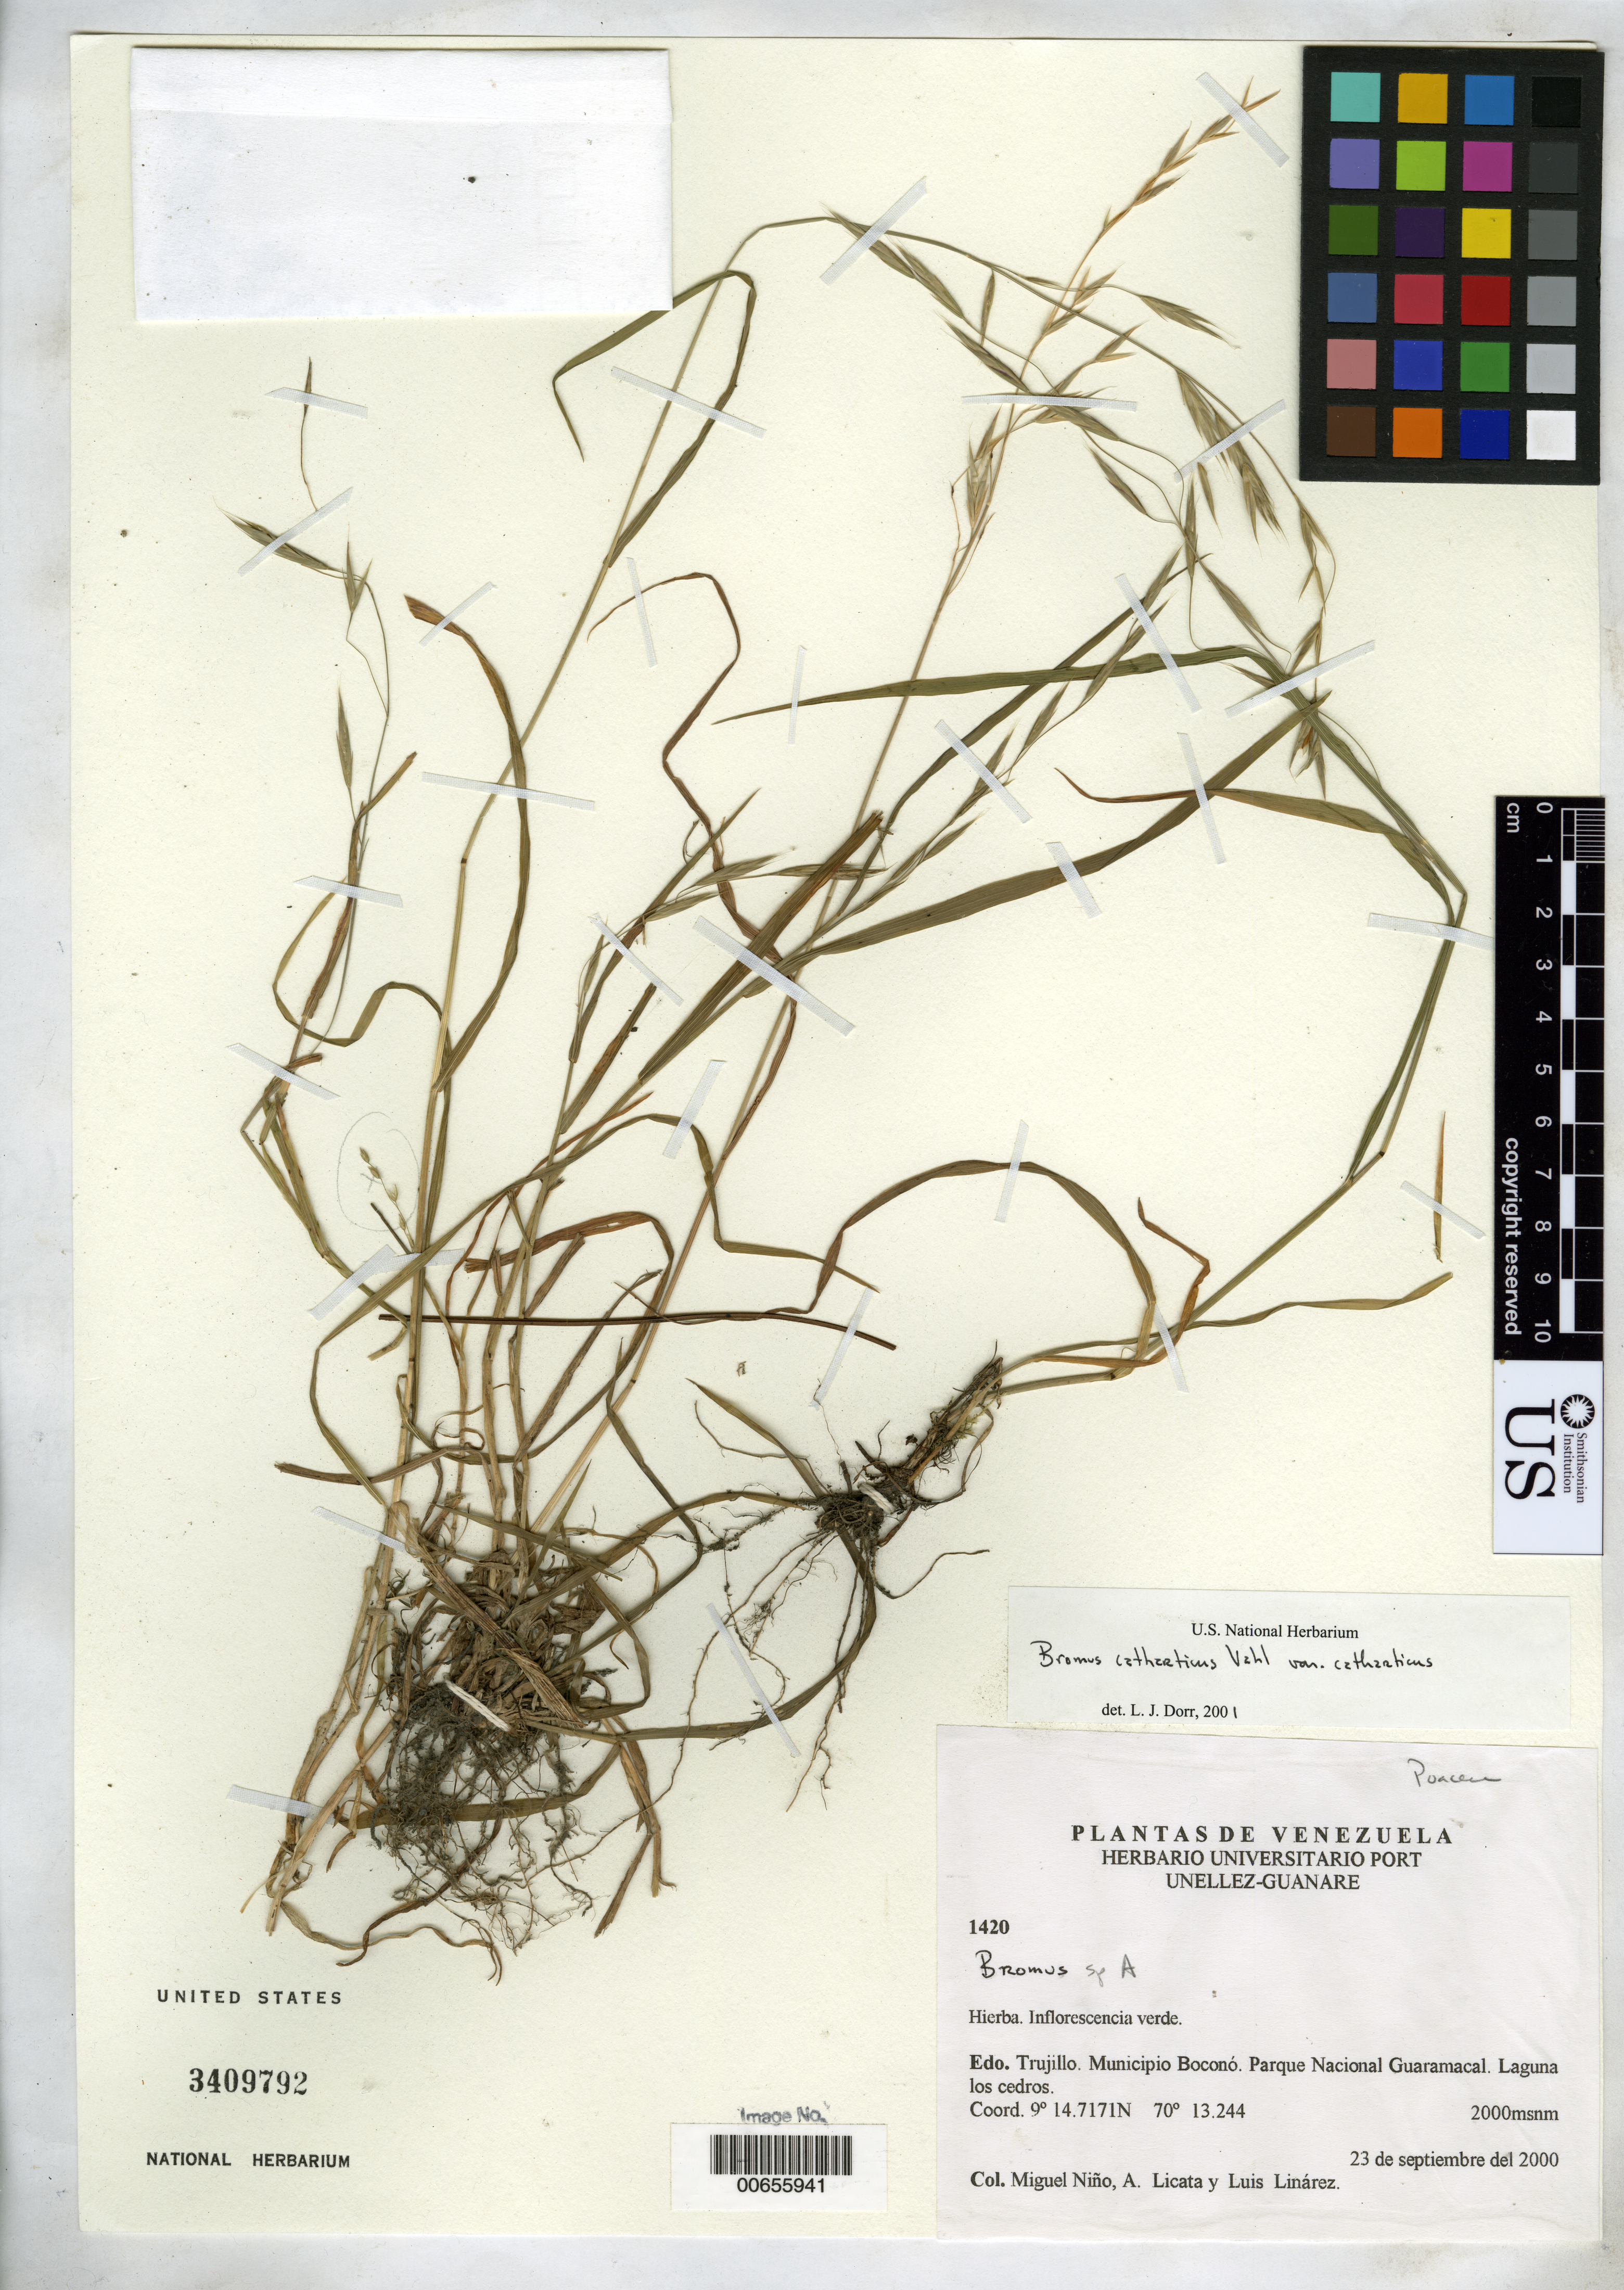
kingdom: Plantae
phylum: Tracheophyta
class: Liliopsida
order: Poales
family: Poaceae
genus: Bromus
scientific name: Bromus catharticus var. catharticus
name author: Vahl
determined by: Dorr, L. J., (BOT), Smithsonian Institution - National Museum of Natural History (UNITED STATES)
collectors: S. M. Niño, A. Licata & L. Linárez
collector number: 1420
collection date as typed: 23 Sep 2000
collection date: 2000-09-23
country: Venezuela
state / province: Trujillo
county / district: Boconó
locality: Parque Nacional Guaramacal, Laguna Los Cedros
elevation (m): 2000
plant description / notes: PORT, US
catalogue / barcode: US 3409792